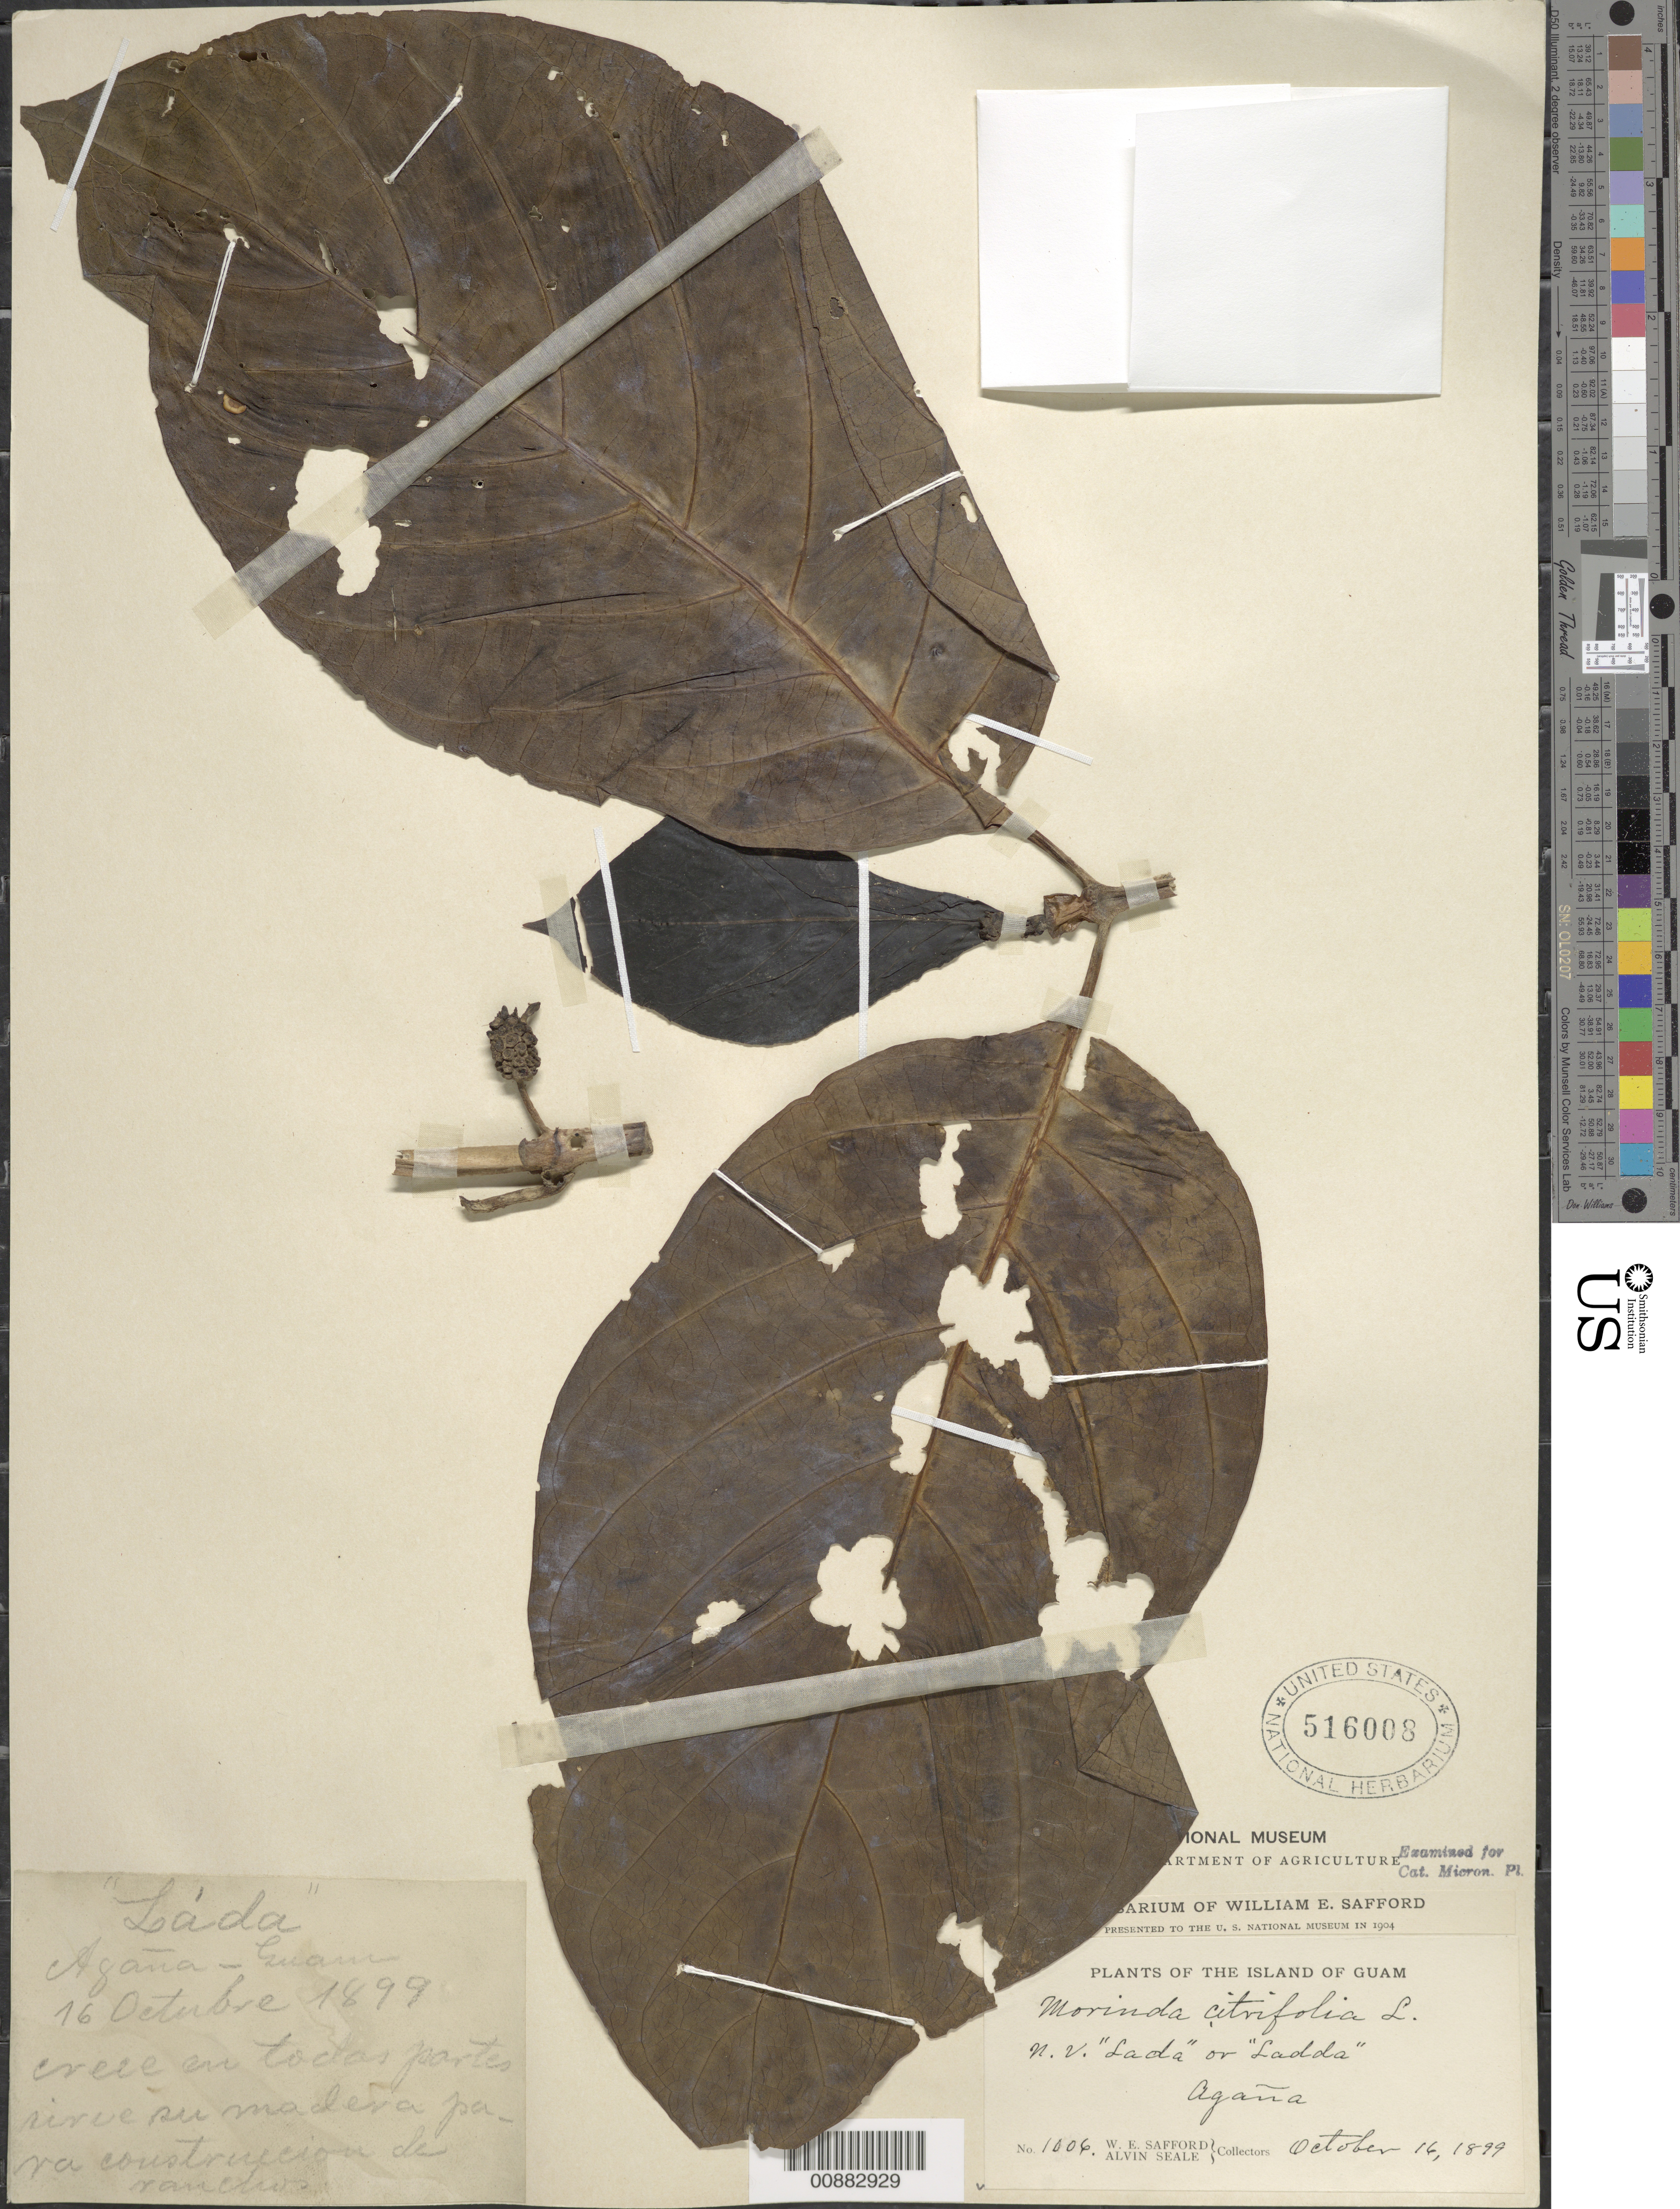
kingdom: Plantae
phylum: Tracheophyta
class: Magnoliopsida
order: Gentianales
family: Rubiaceae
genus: Morinda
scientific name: Morinda citrifolia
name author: L.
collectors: W. E. Safford & A. Seale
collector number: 1006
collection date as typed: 16 Oct 1899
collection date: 1899-10-16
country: Guam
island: Guam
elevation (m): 1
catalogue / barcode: US 516008